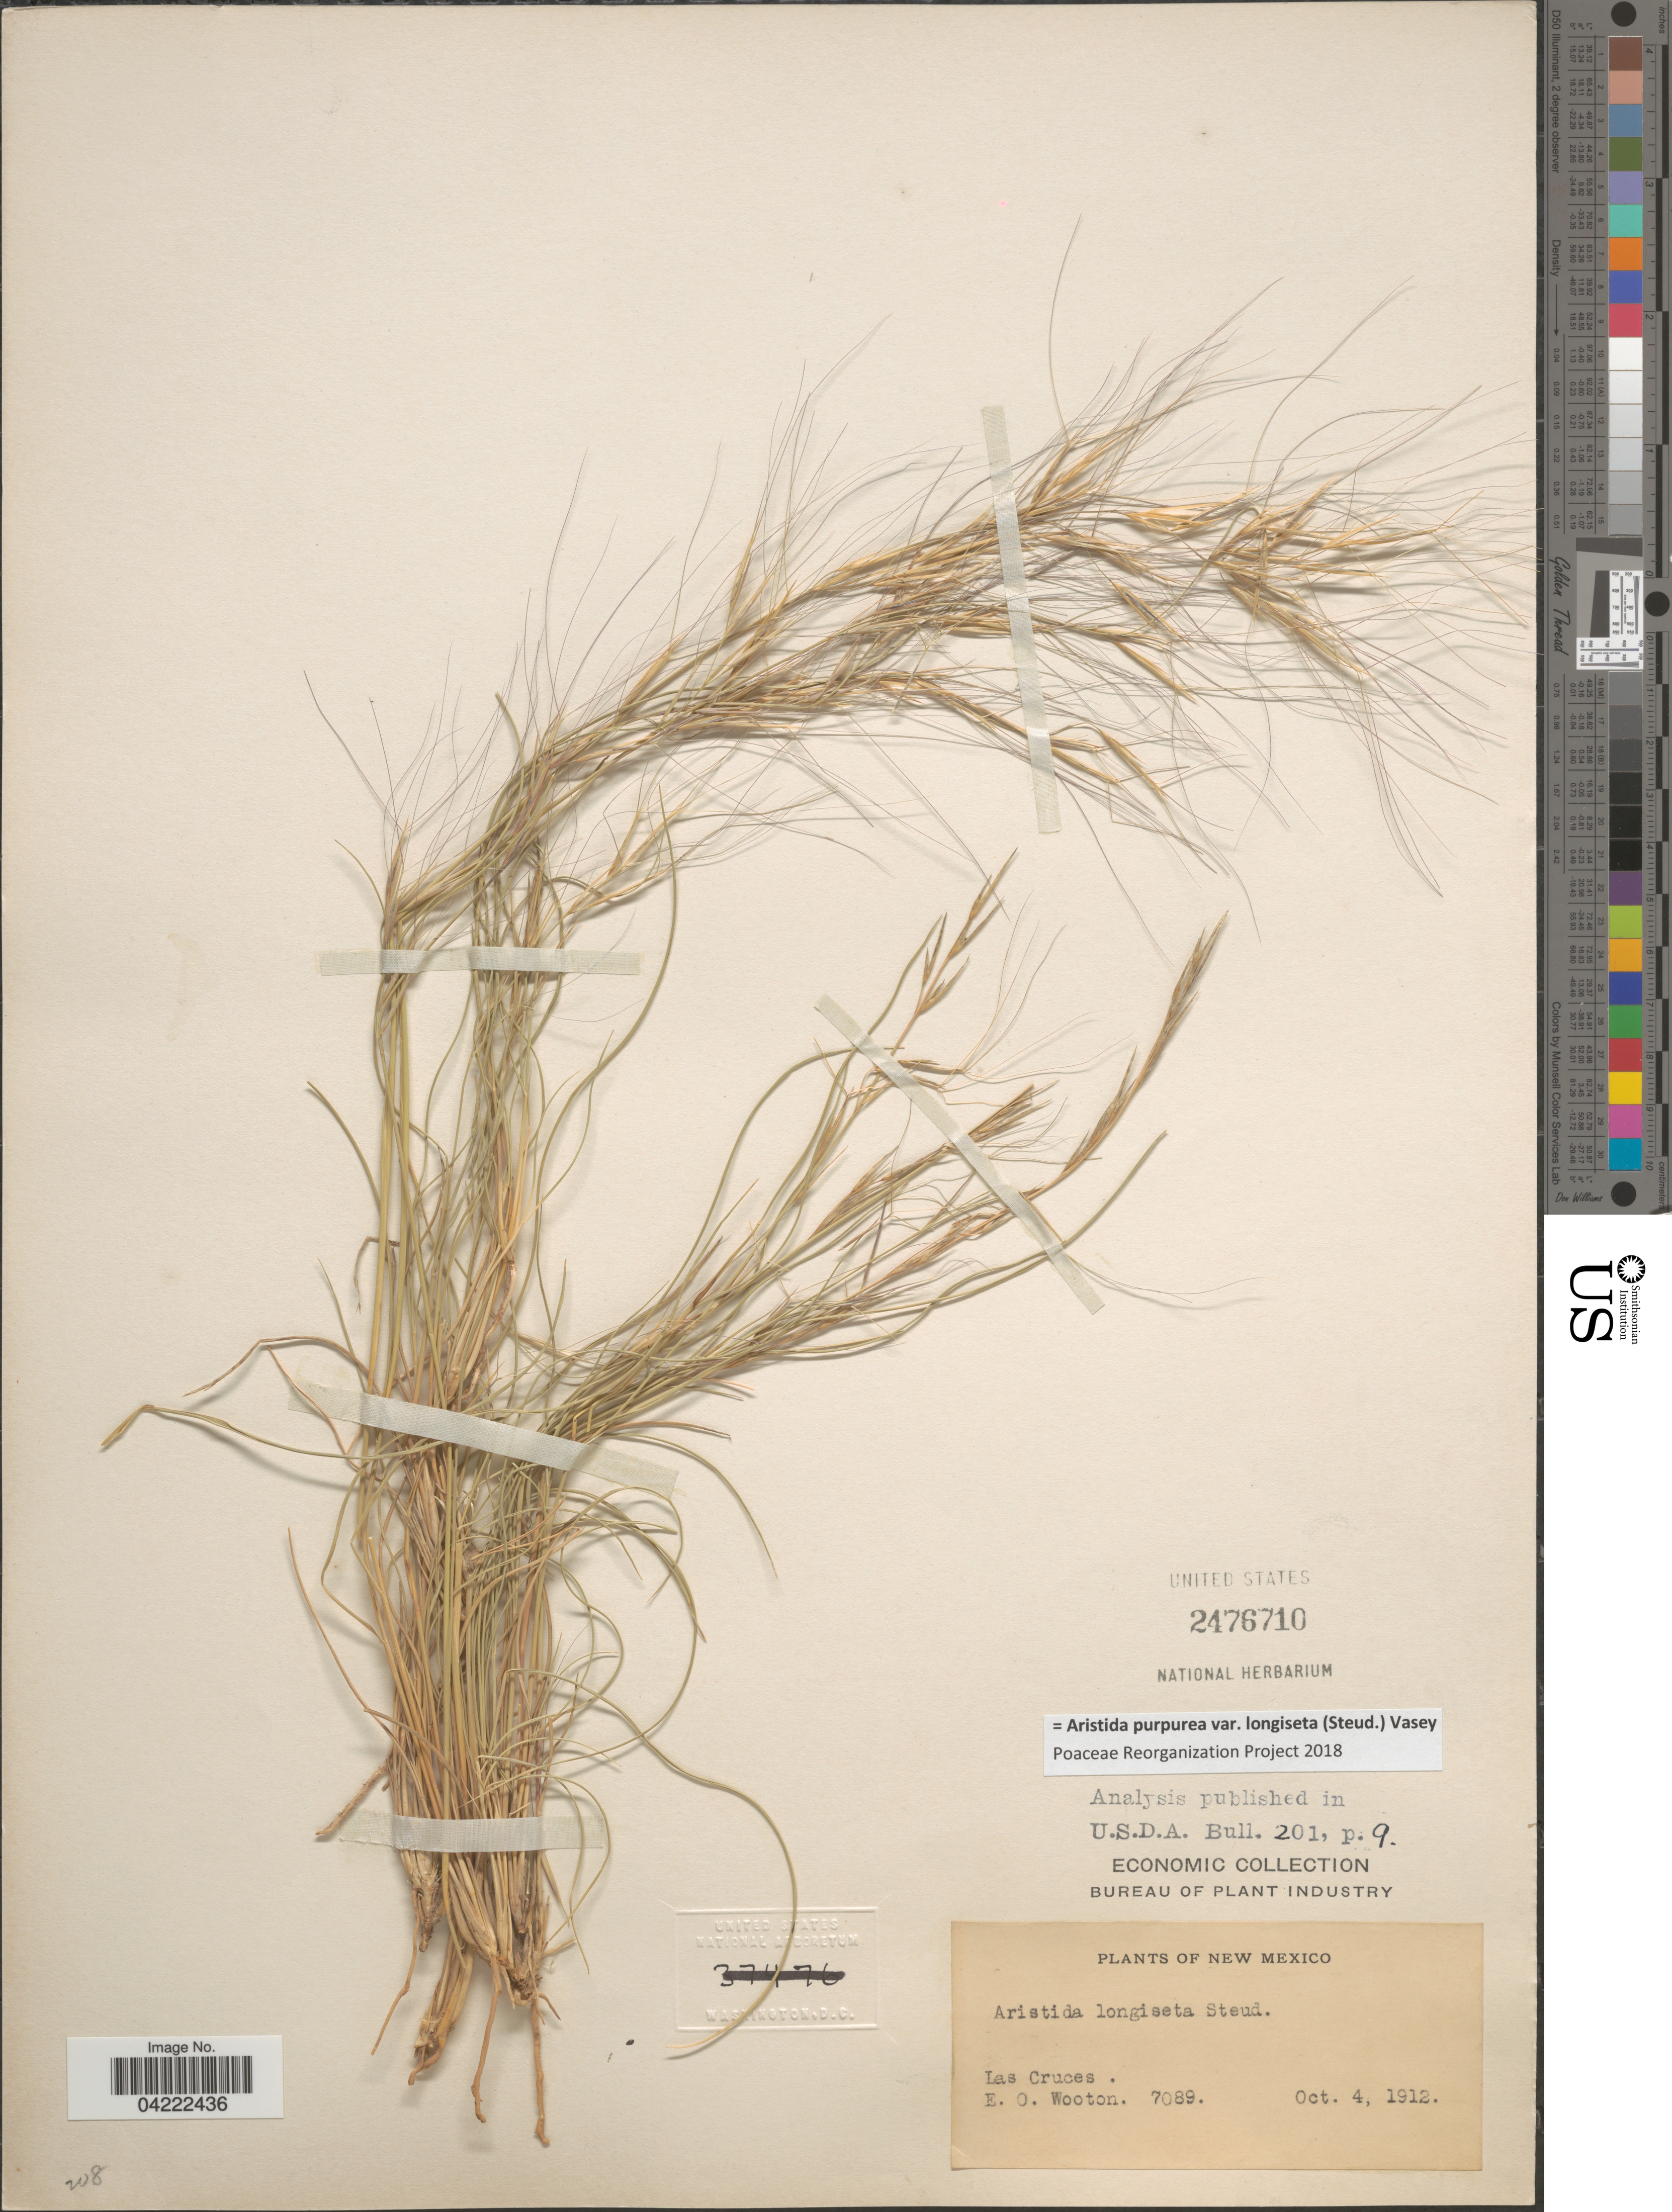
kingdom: Plantae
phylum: Tracheophyta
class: Liliopsida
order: Poales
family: Poaceae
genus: Aristida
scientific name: Aristida purpurea var. longiseta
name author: (Steud.) Vasey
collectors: E. O. Wooton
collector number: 7089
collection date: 1912-10-04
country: United States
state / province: New Mexico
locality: Las Cruces.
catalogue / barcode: US 2476710